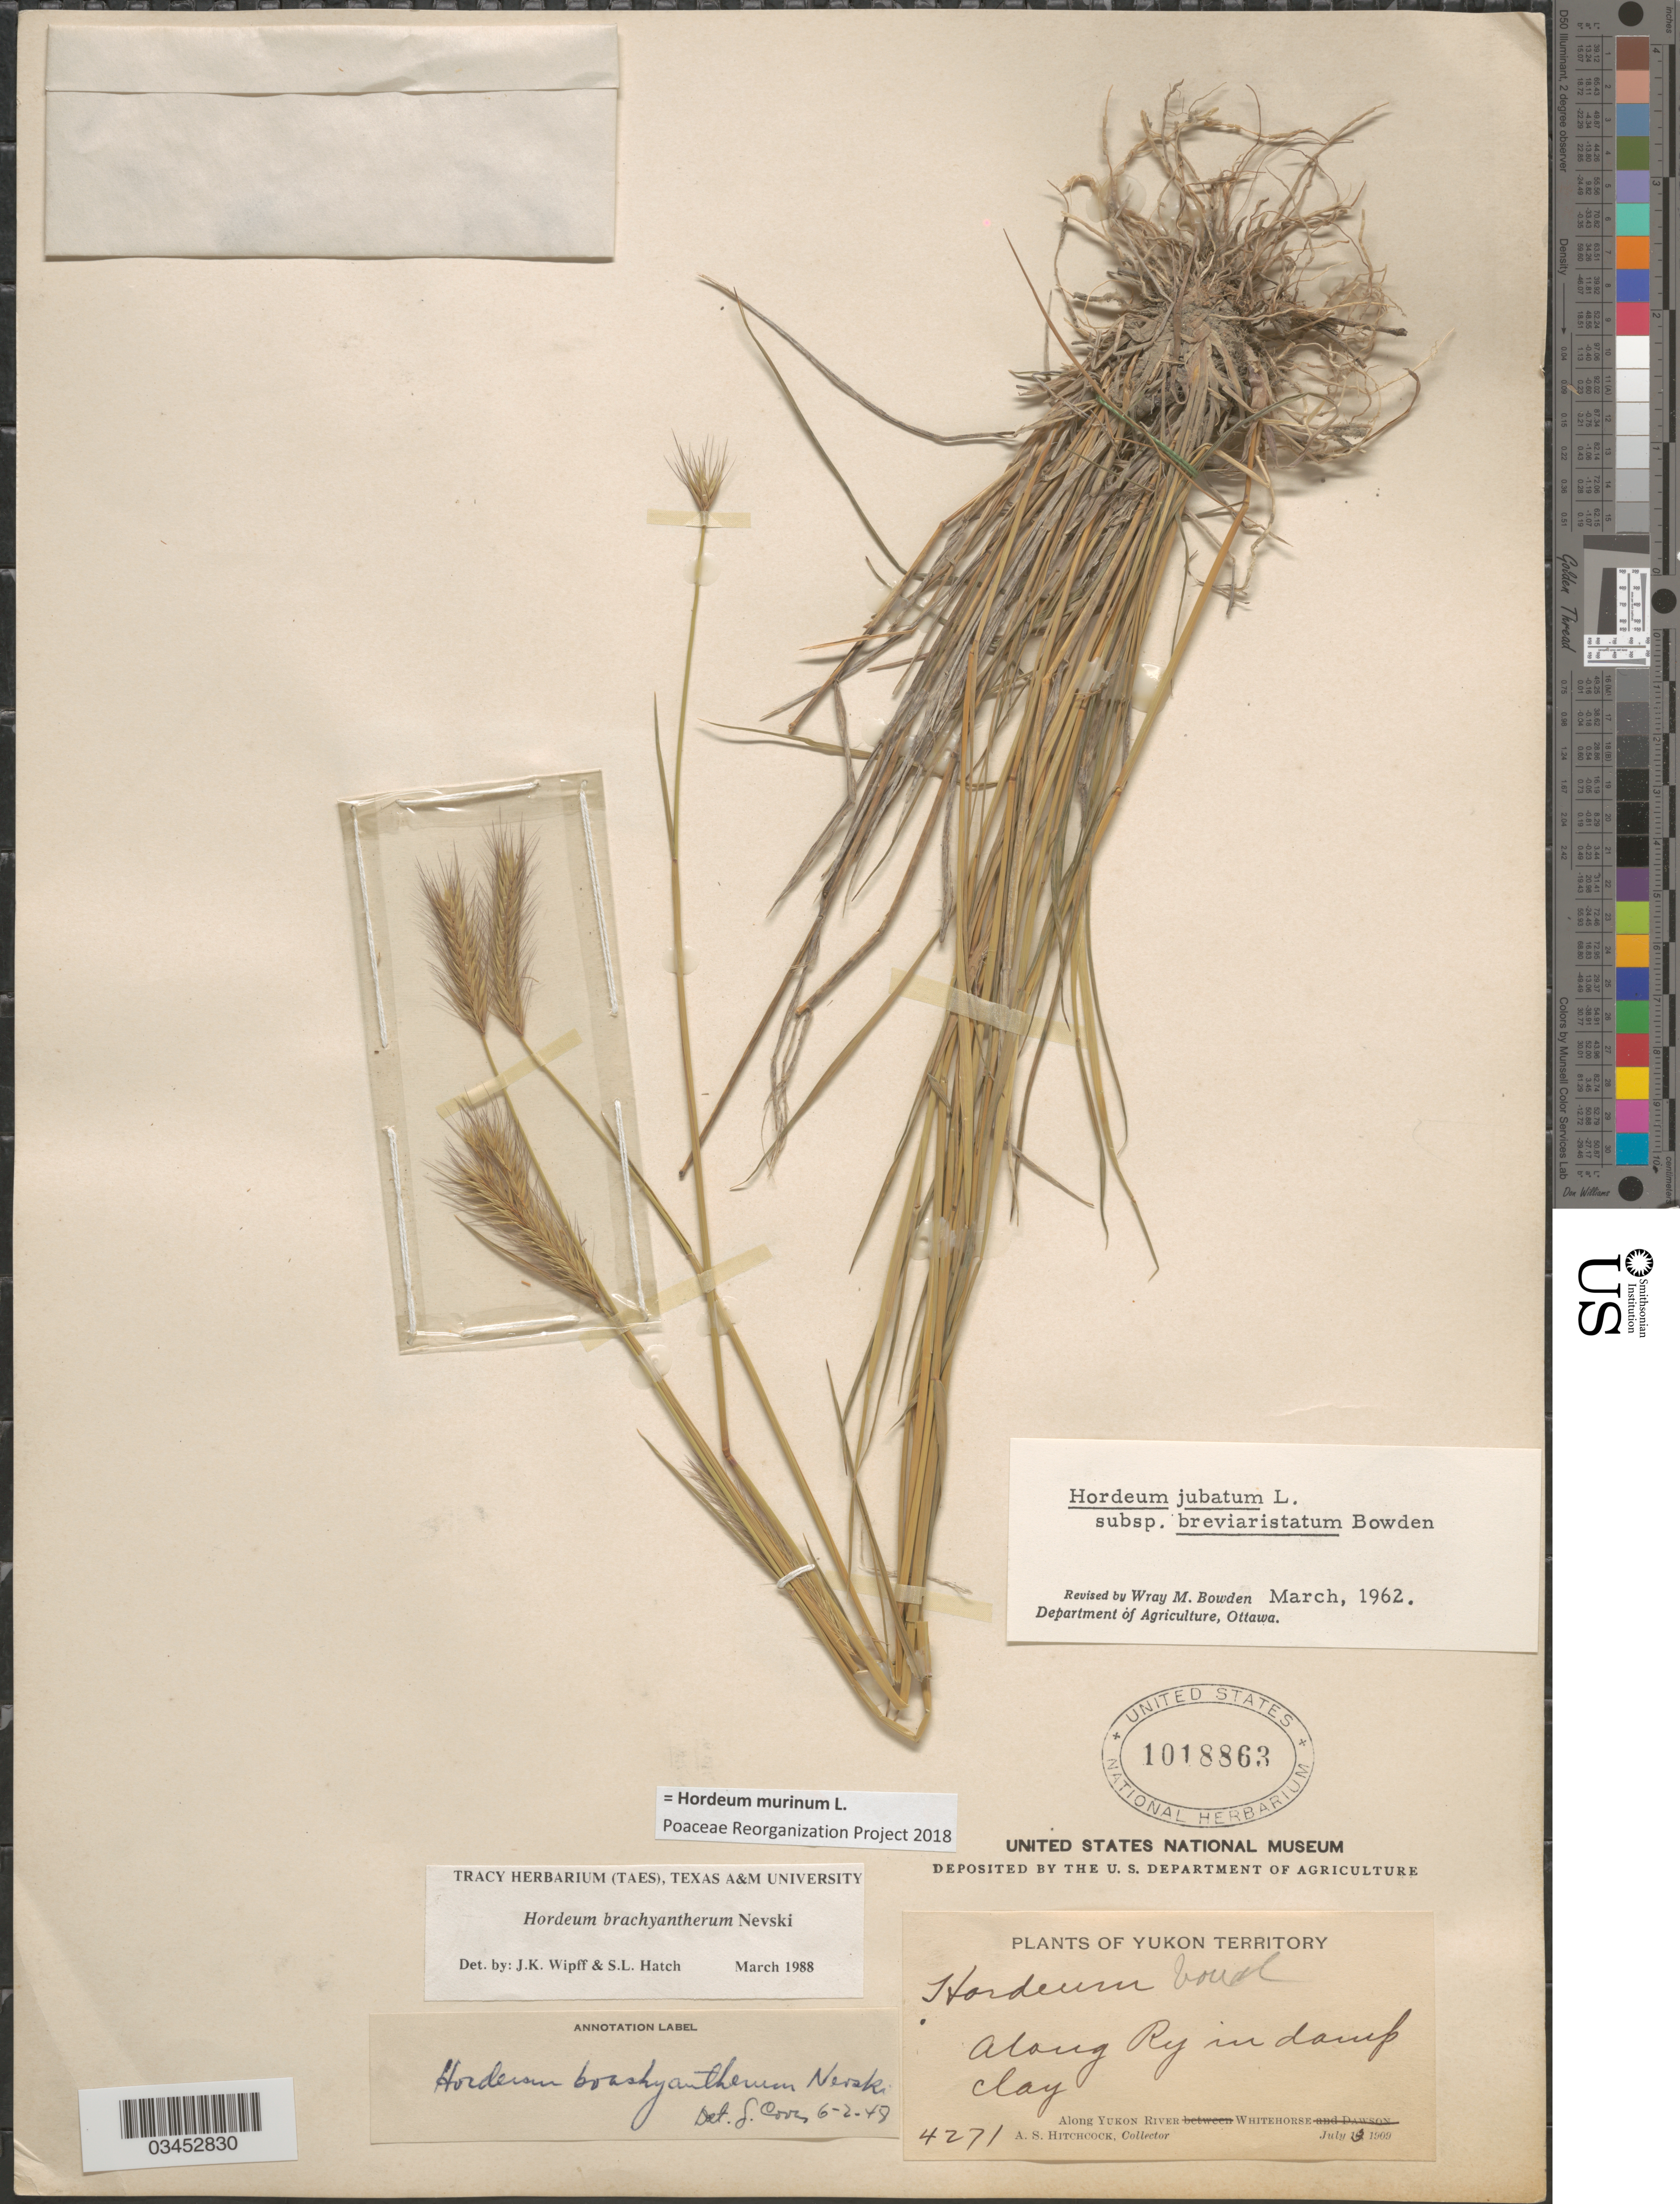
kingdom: Plantae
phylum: Tracheophyta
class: Liliopsida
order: Poales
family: Poaceae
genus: Hordeum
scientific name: Hordeum murinum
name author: L.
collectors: A. S. Hitchcock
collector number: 4271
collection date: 1909-07-03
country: Canada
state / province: Yukon Territory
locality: Along Ry in damp clay. Along Yukon River. Whitehorse.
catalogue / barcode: US 1018863